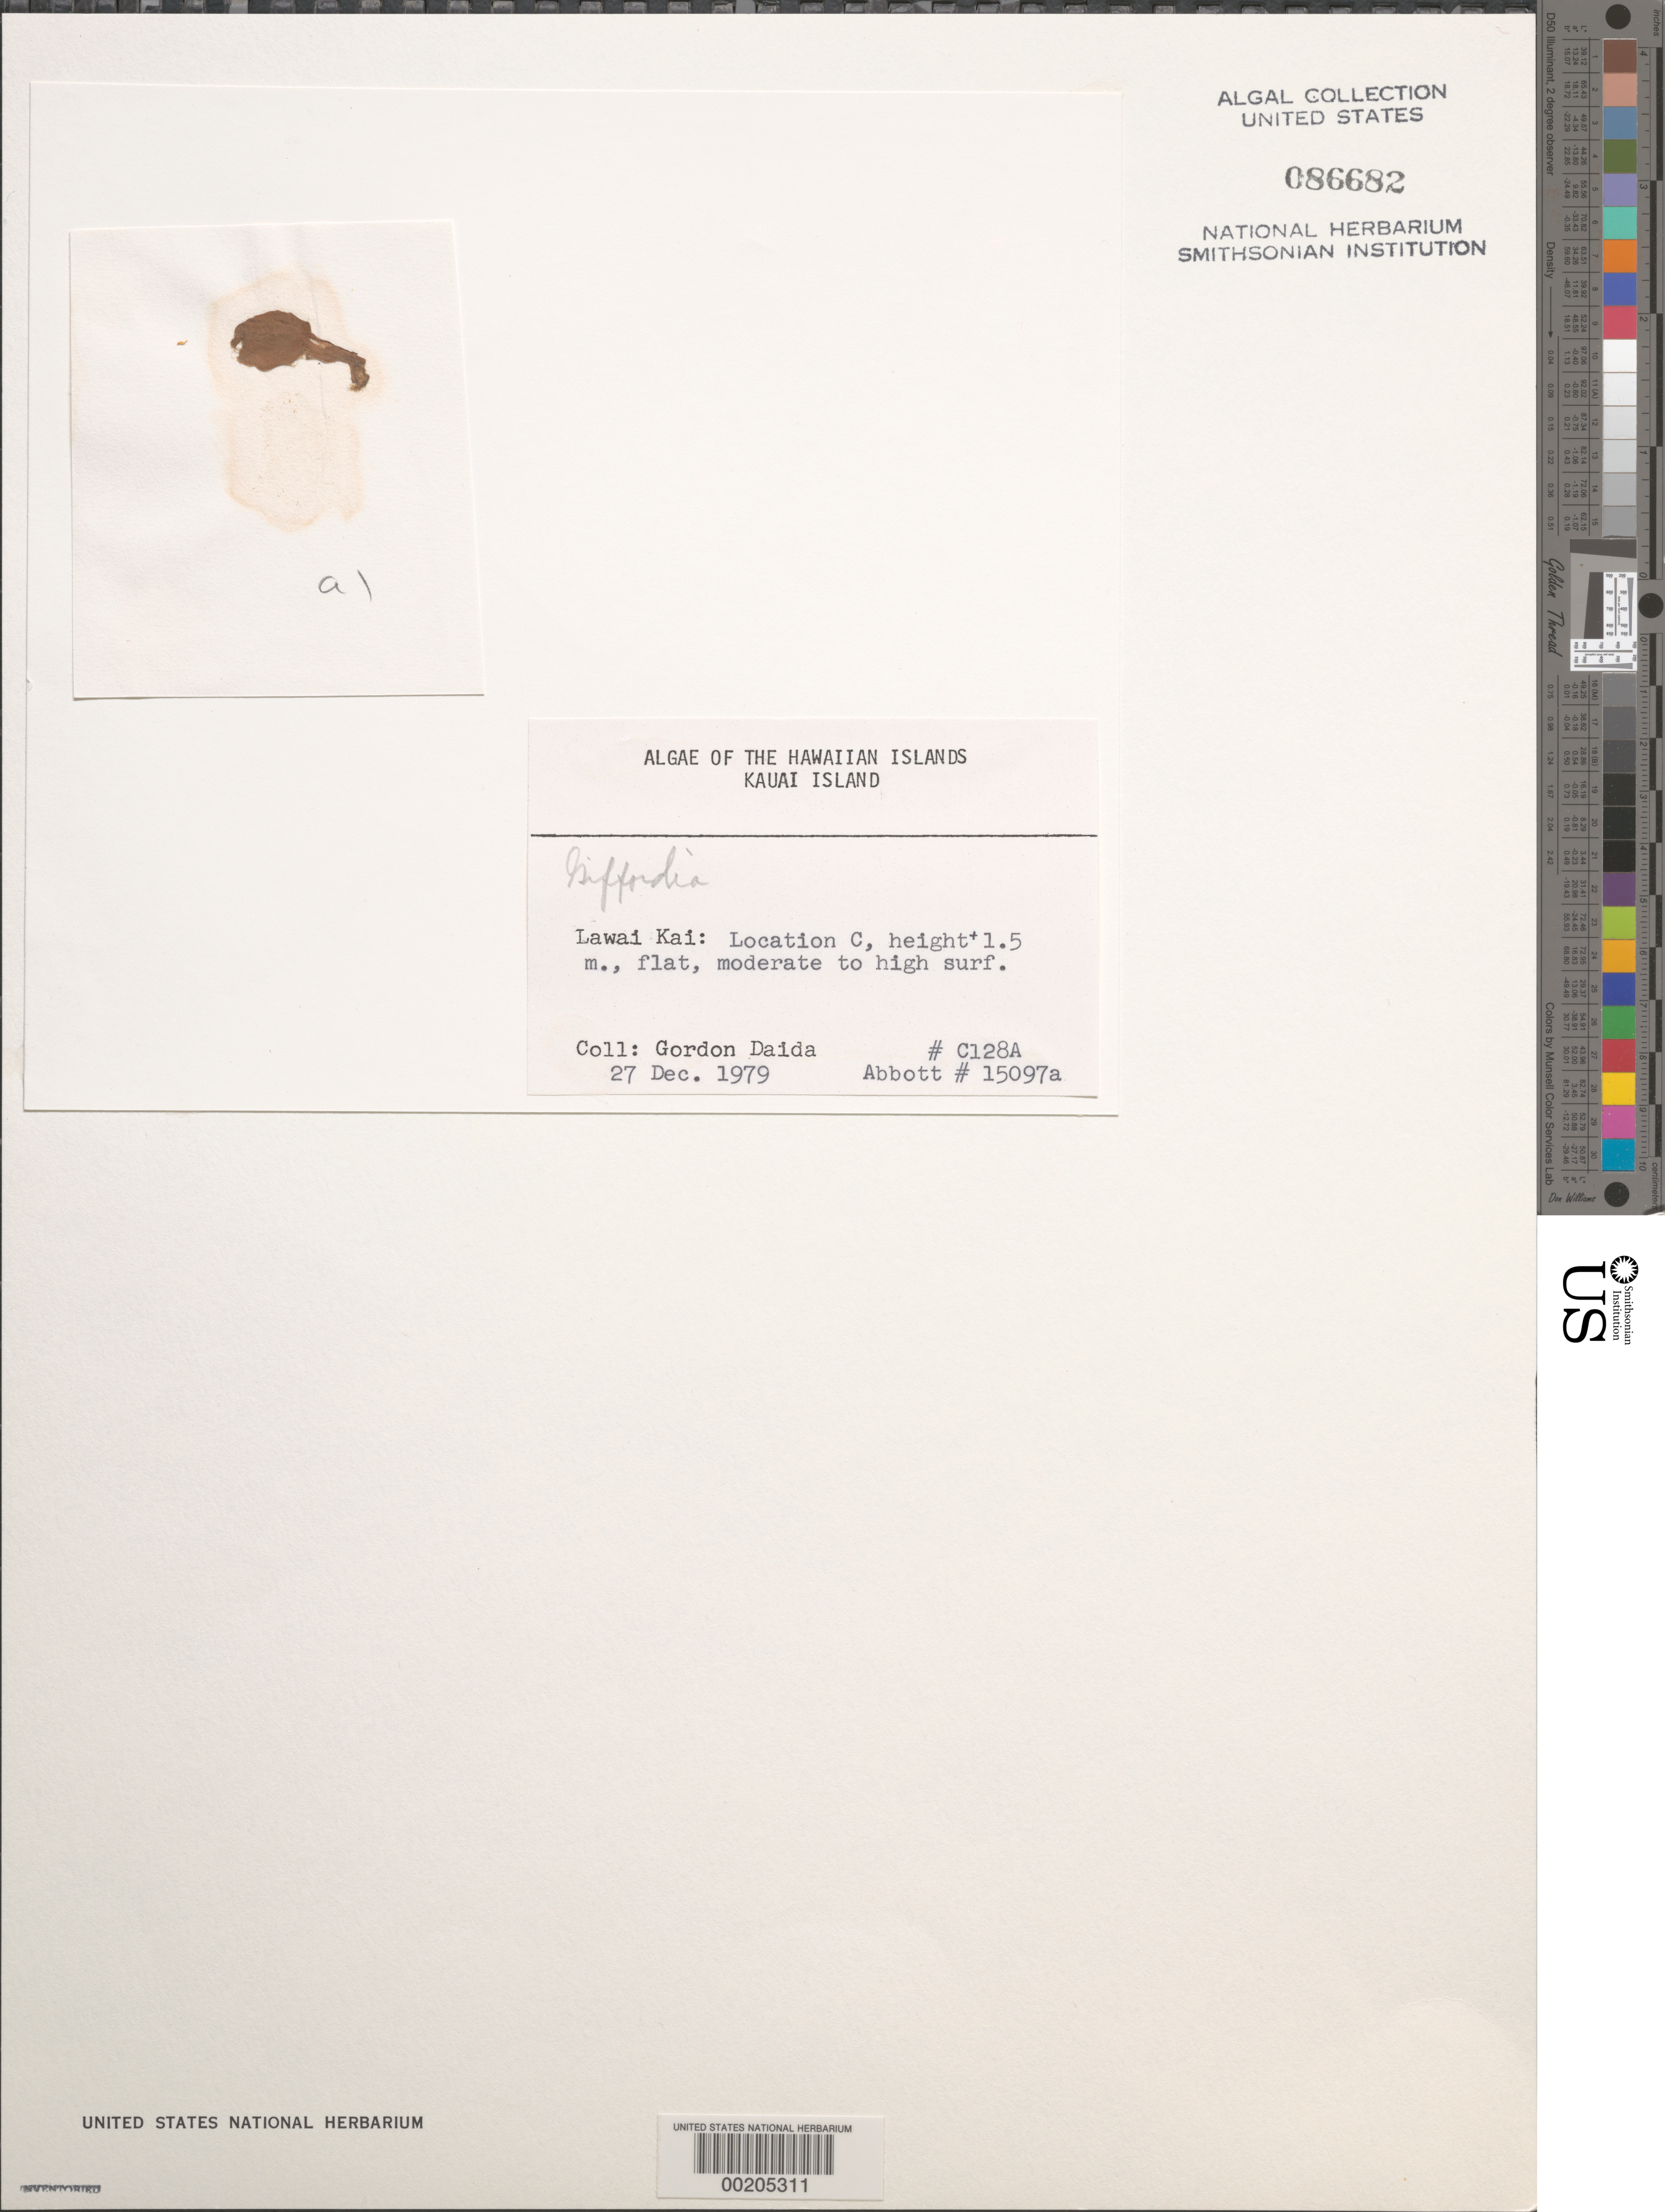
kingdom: Chromista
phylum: Ochrophyta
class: Phaeophyceae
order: Ectocarpales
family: Acinetosporaceae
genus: Hincksia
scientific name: Hincksia sp.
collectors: G. Daida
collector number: C128a & IAA 15097A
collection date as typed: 27 Dec 1979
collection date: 1979-12-27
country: United States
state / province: Hawaii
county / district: Kauai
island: Kaua'i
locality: Lawai Kai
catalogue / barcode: US 86682